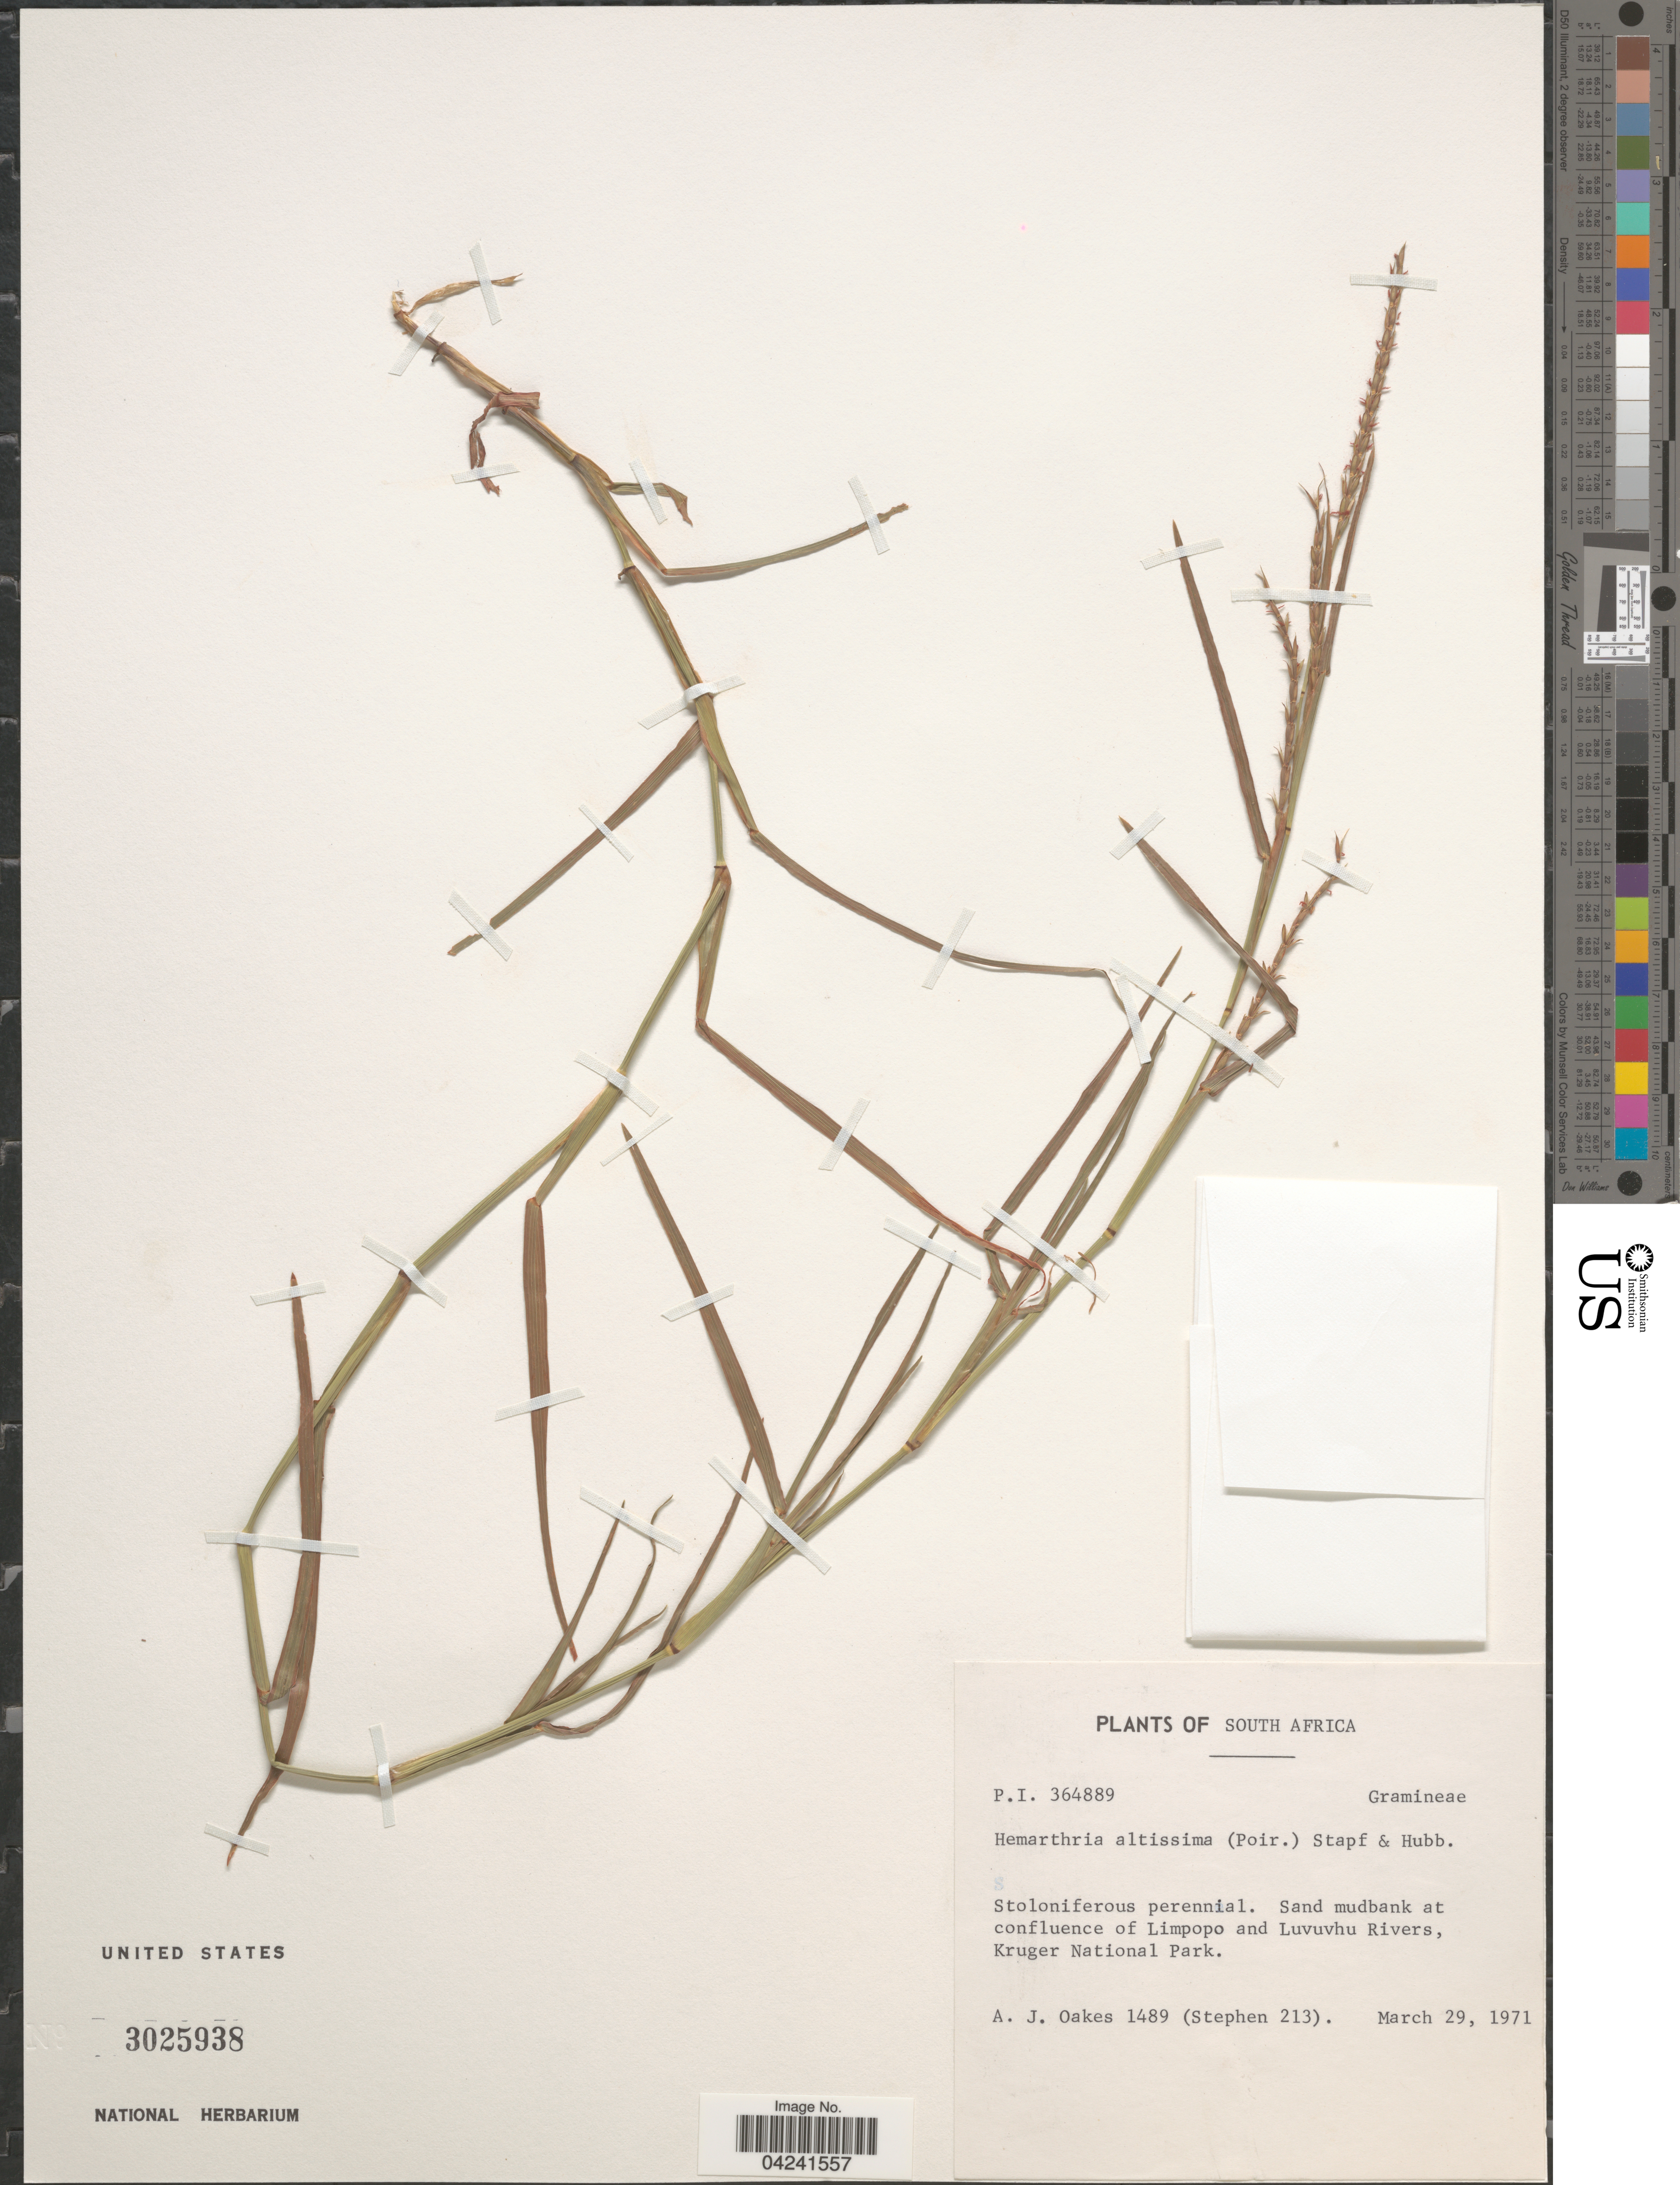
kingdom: Plantae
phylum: Tracheophyta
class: Liliopsida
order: Poales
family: Poaceae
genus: Hemarthria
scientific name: Hemarthria altissima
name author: (Poir.) Stapf & C. E. Hubb.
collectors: A. Oakes & Stephen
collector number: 1489/213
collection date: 1971-03-29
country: South Africa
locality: Sand mudbank at confluence of Limpopo and Luvuvhu Rivers, Kruger National Park.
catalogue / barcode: US 3025938